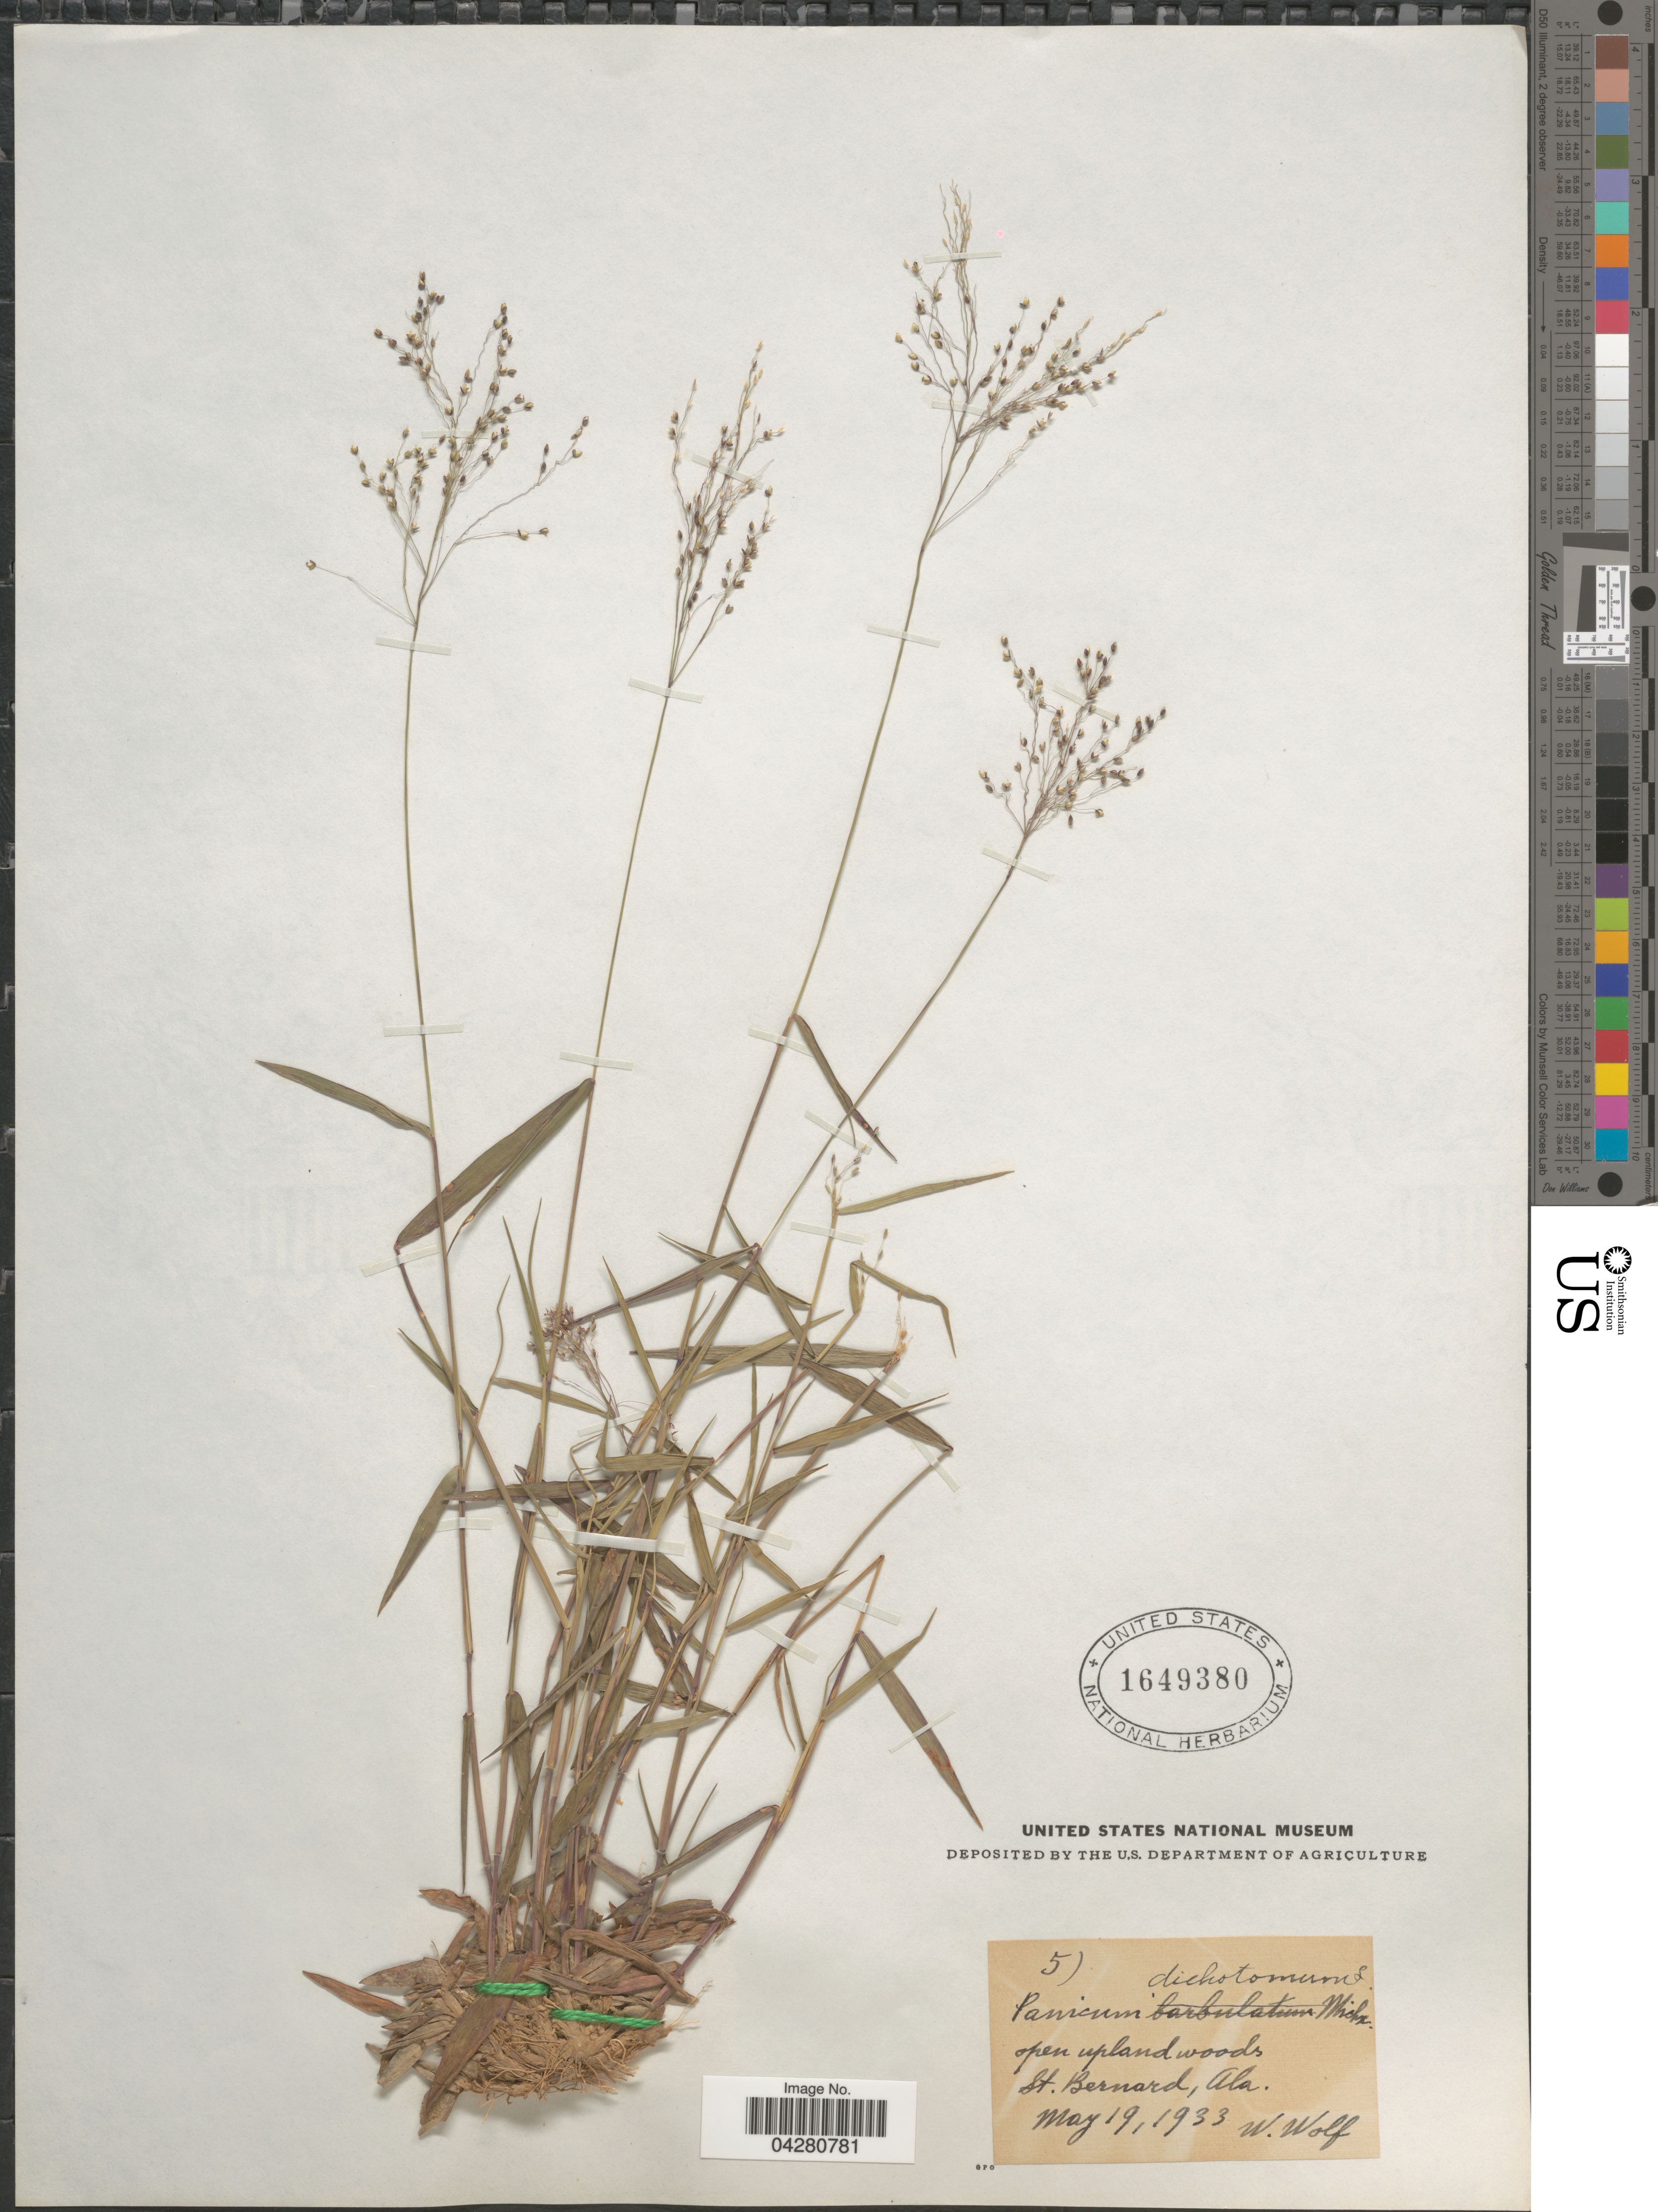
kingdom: Plantae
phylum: Tracheophyta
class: Liliopsida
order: Poales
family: Poaceae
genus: Dichanthelium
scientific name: Dichanthelium dichotomum var. dichotomum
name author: (L.) Gould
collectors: W. Wolf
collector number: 5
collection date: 1933-05-19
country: United States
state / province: Alabama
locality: Open upland woods. St. Bernard.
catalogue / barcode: US 1649380